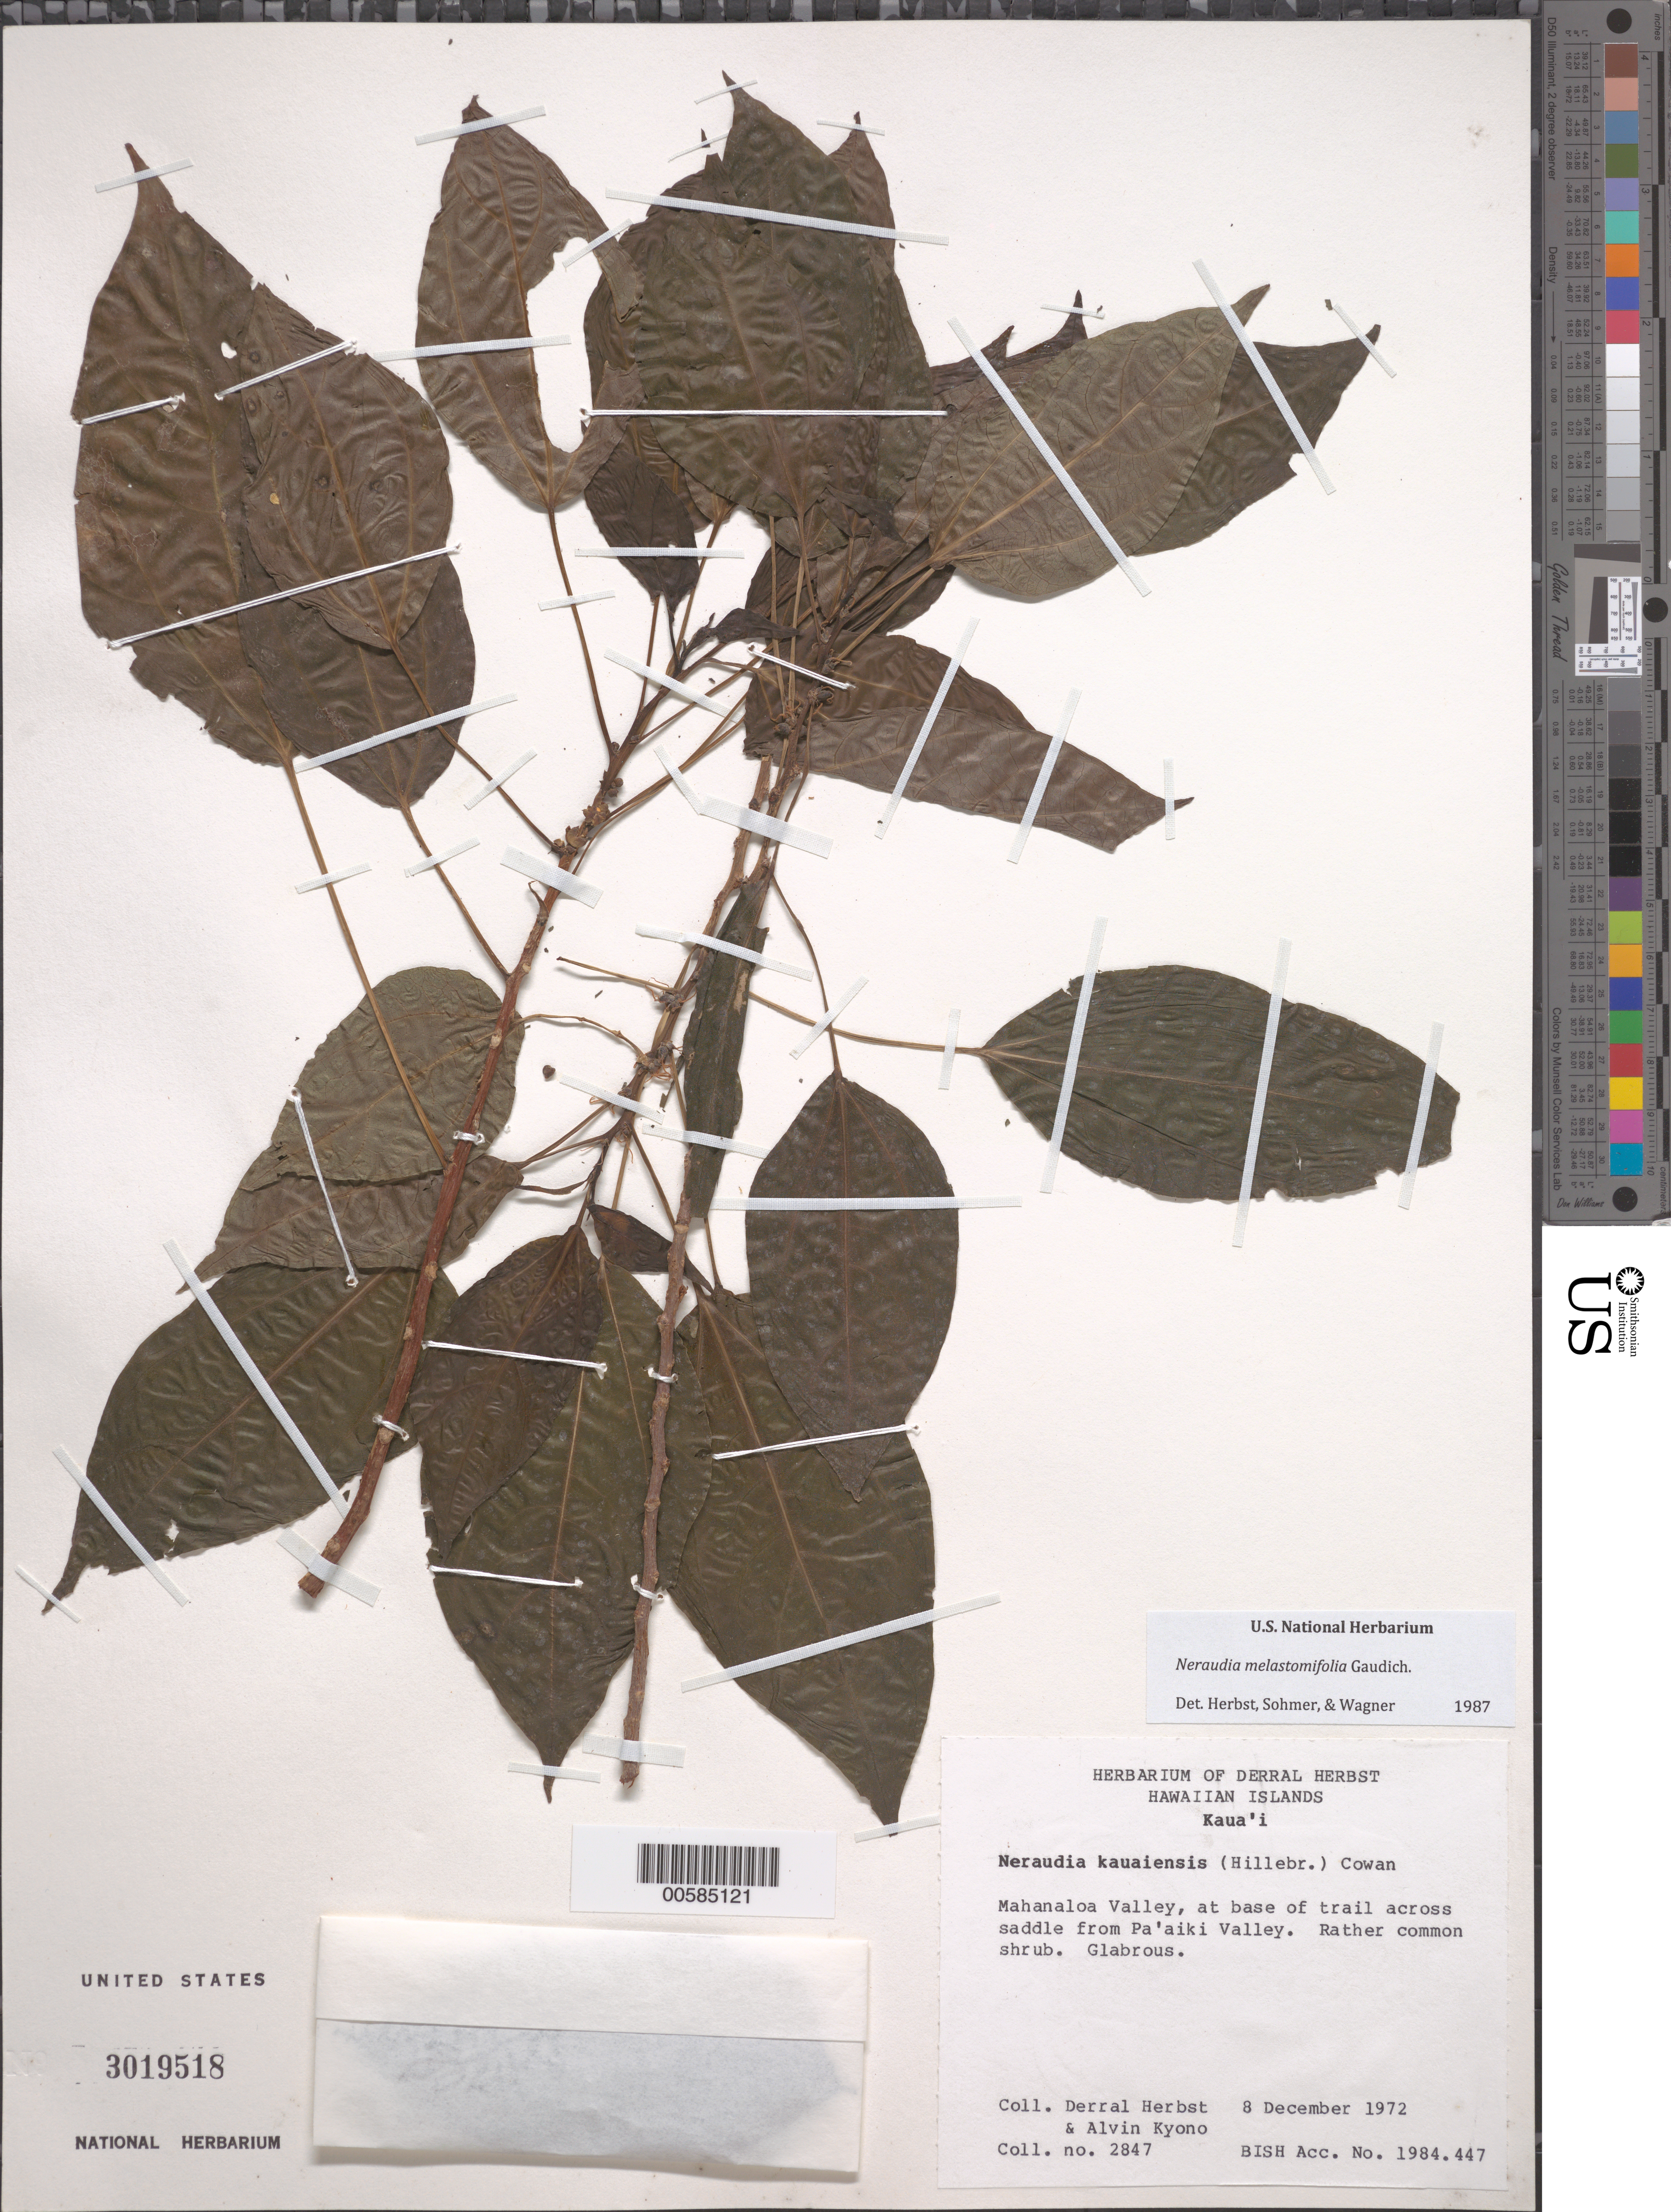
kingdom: Plantae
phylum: Tracheophyta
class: Magnoliopsida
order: Rosales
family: Urticaceae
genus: Neraudia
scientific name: Neraudia melastomifolia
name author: Gaudich.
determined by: Herbst, D. R.; Sohmer, S. H.; Wagner, W. L.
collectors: D. R. Herbst & A. Kyono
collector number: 2847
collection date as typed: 8 Dec 1972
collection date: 1972-12-08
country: United States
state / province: Hawaii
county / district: Kauai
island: Kaua'i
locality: Mahanaloa Valley, at base of trail across saddle from Pa'aiki Valley.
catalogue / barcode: US 3019518